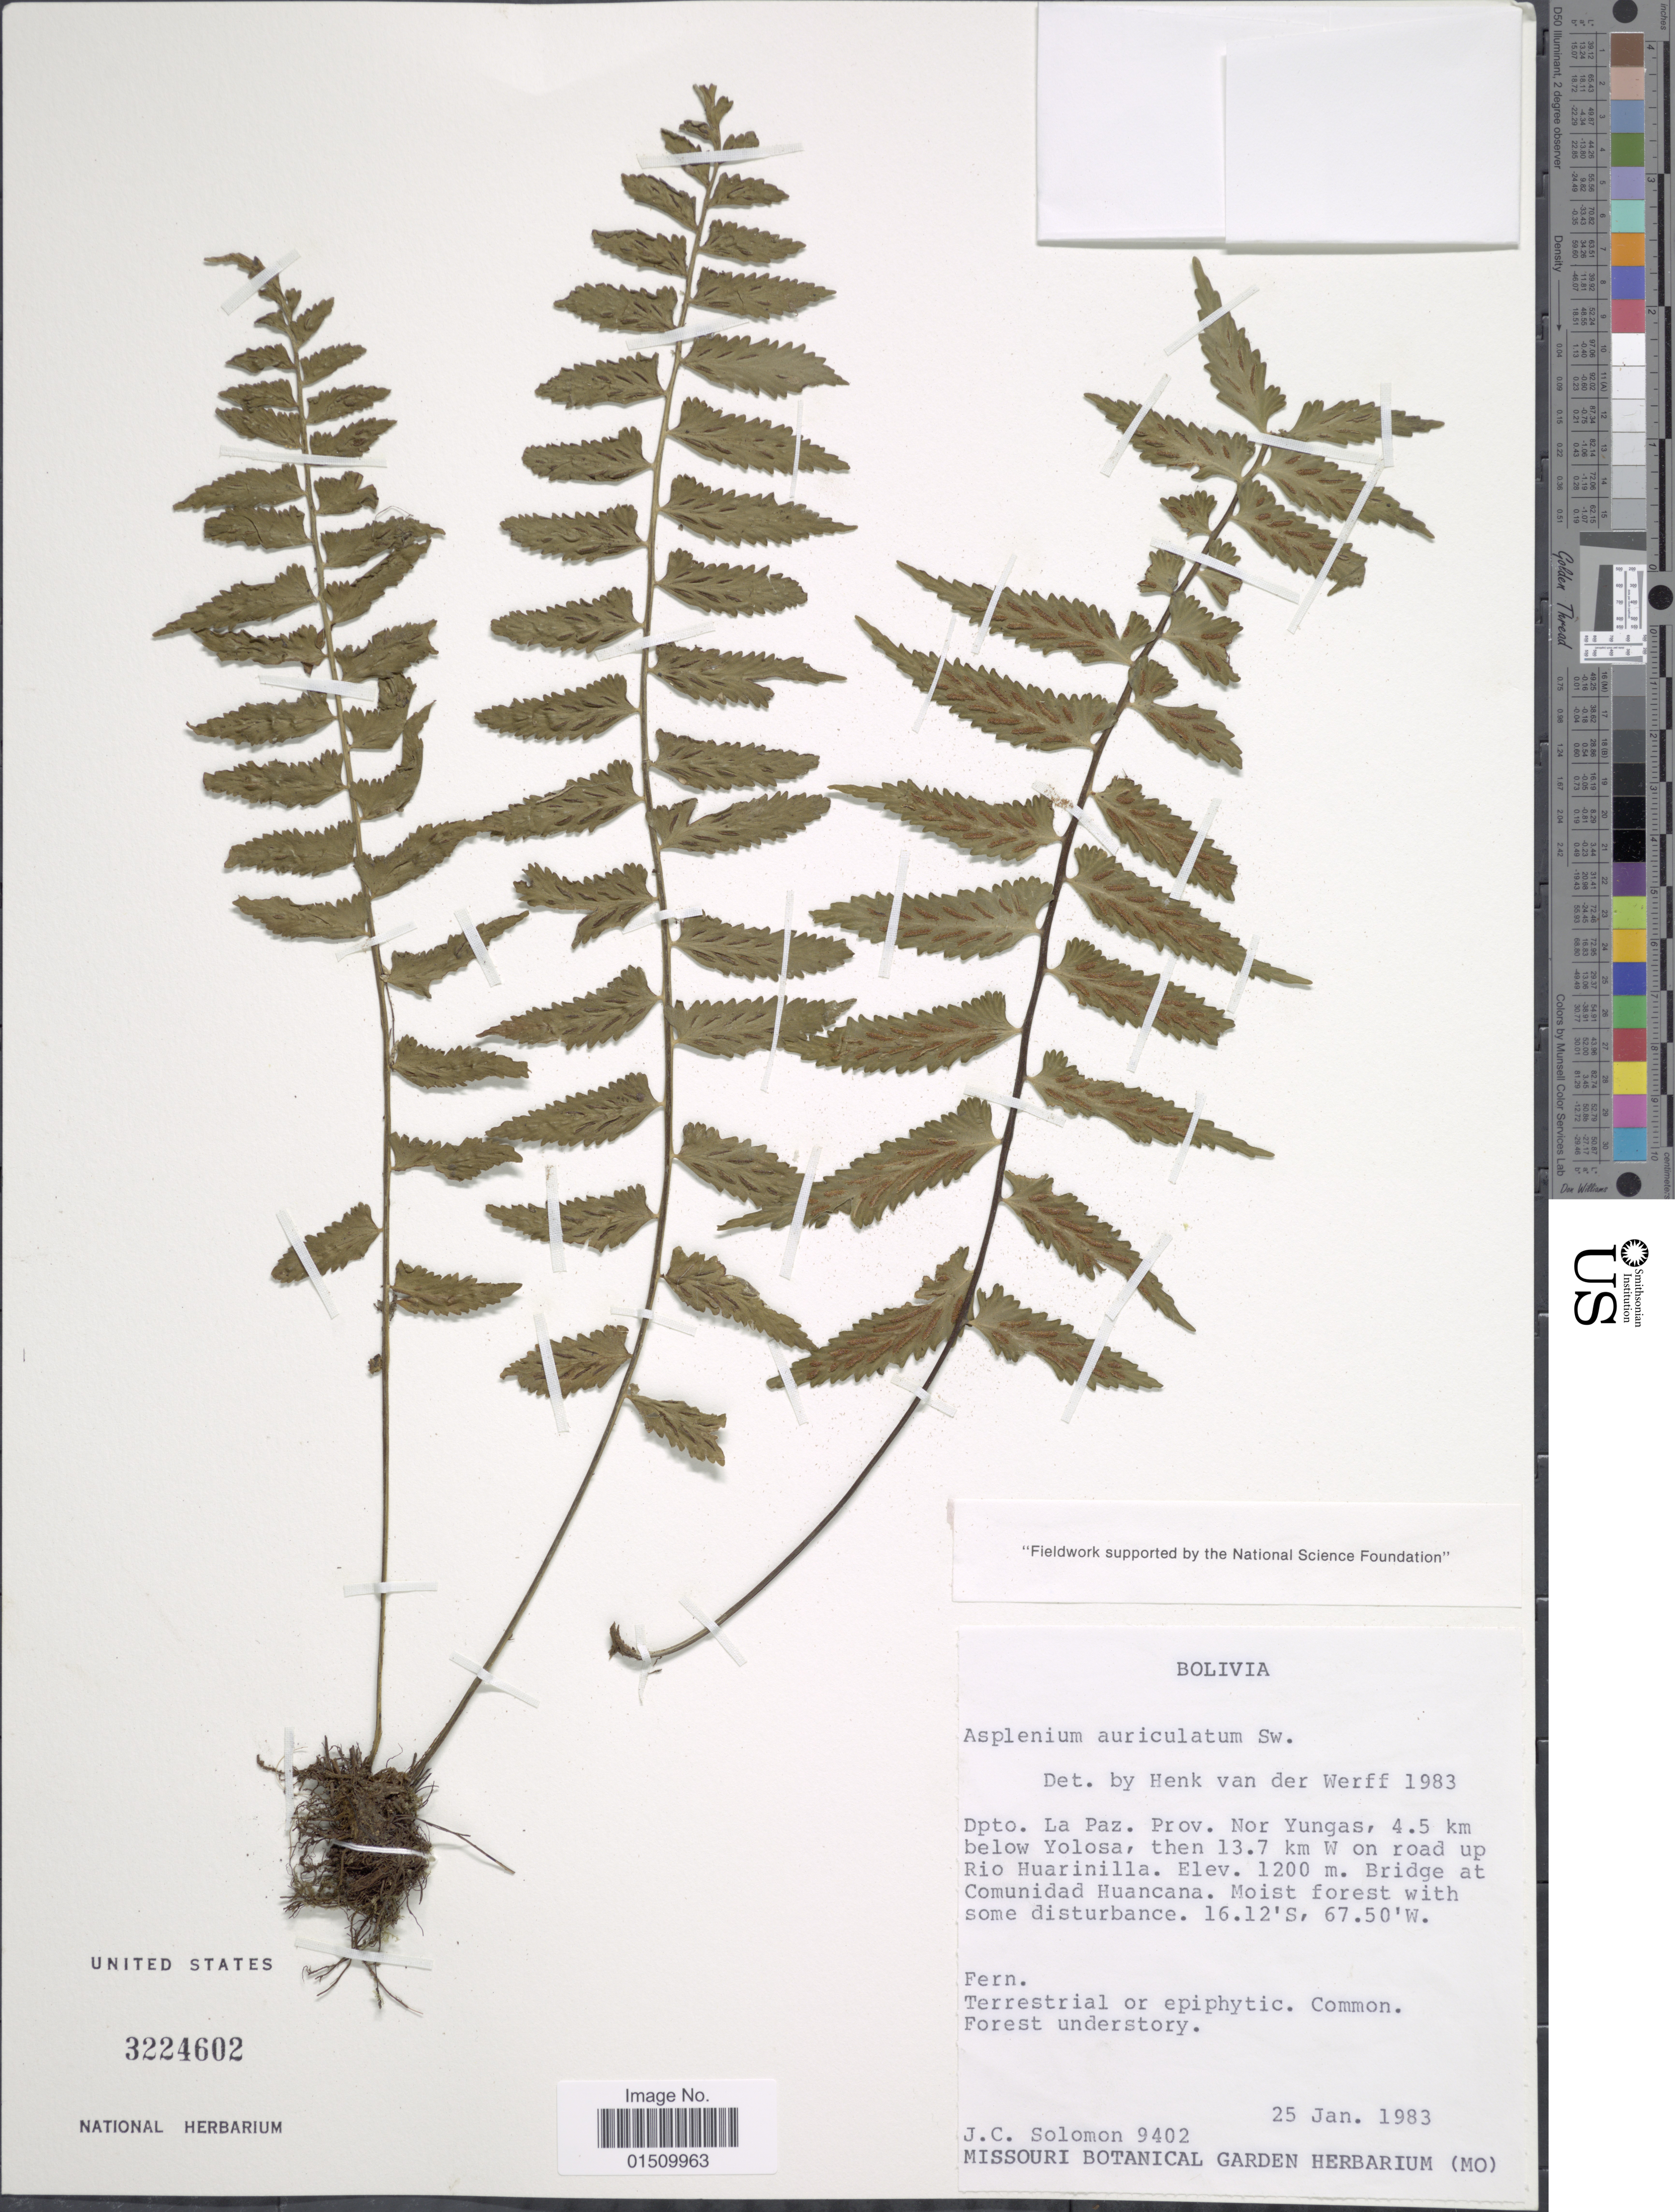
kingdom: Plantae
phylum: Tracheophyta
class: Polypodiopsida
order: Polypodiales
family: Aspleniaceae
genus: Asplenium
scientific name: Asplenium auriculatum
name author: Sw.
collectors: J. C. Solomon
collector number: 9402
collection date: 1983-01-25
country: Bolivia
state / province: La Paz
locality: Bolivia, Dpto, La Paz, Prov. Nor Yungas, 4.5 km below Yolosa, Then 13.7 km W on road up Rio Huarinilla, Bridge at Comunidad Huancana.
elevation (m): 1200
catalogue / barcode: US 3224602